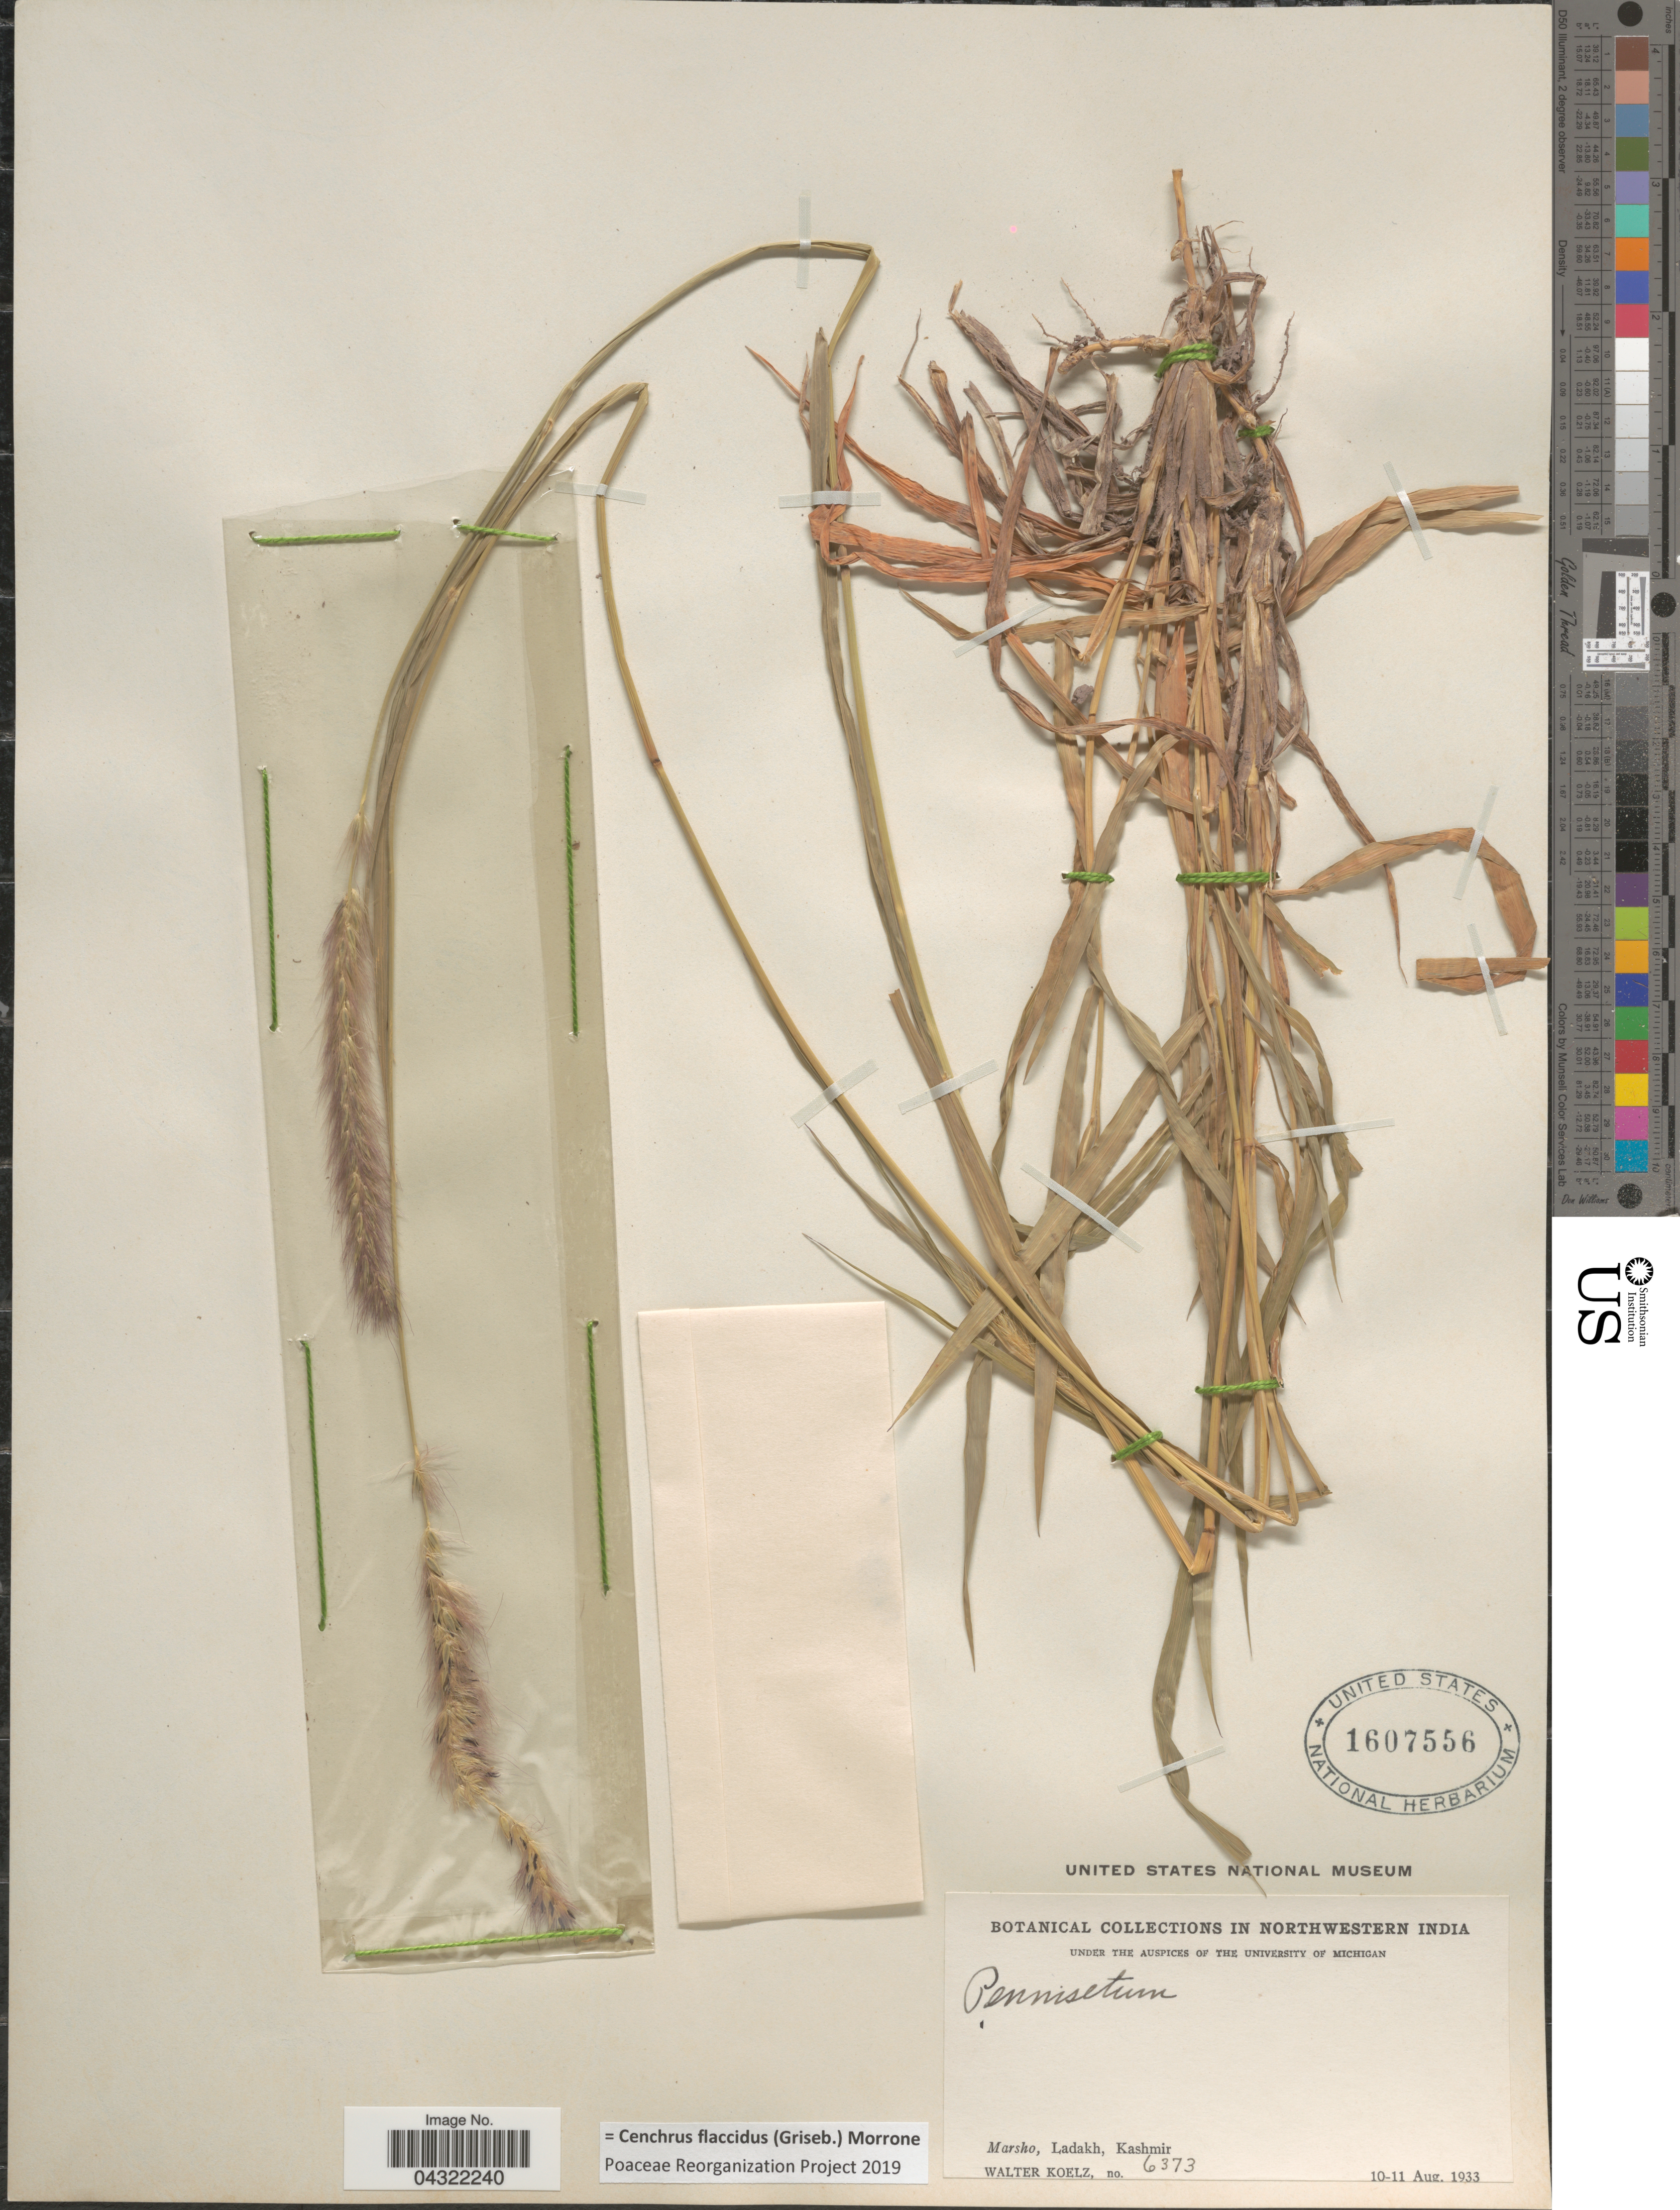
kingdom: Plantae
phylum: Tracheophyta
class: Liliopsida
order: Poales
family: Poaceae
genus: Cenchrus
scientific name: Cenchrus flaccidus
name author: (Griseb.) Morrone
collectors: W. N. Koelz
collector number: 6373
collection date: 1933-08-10/1933-08-11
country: India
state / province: Jammu and Kashmir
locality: Northwestern India. Marsho, Ladakh, Kashmir.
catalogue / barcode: US 1607556